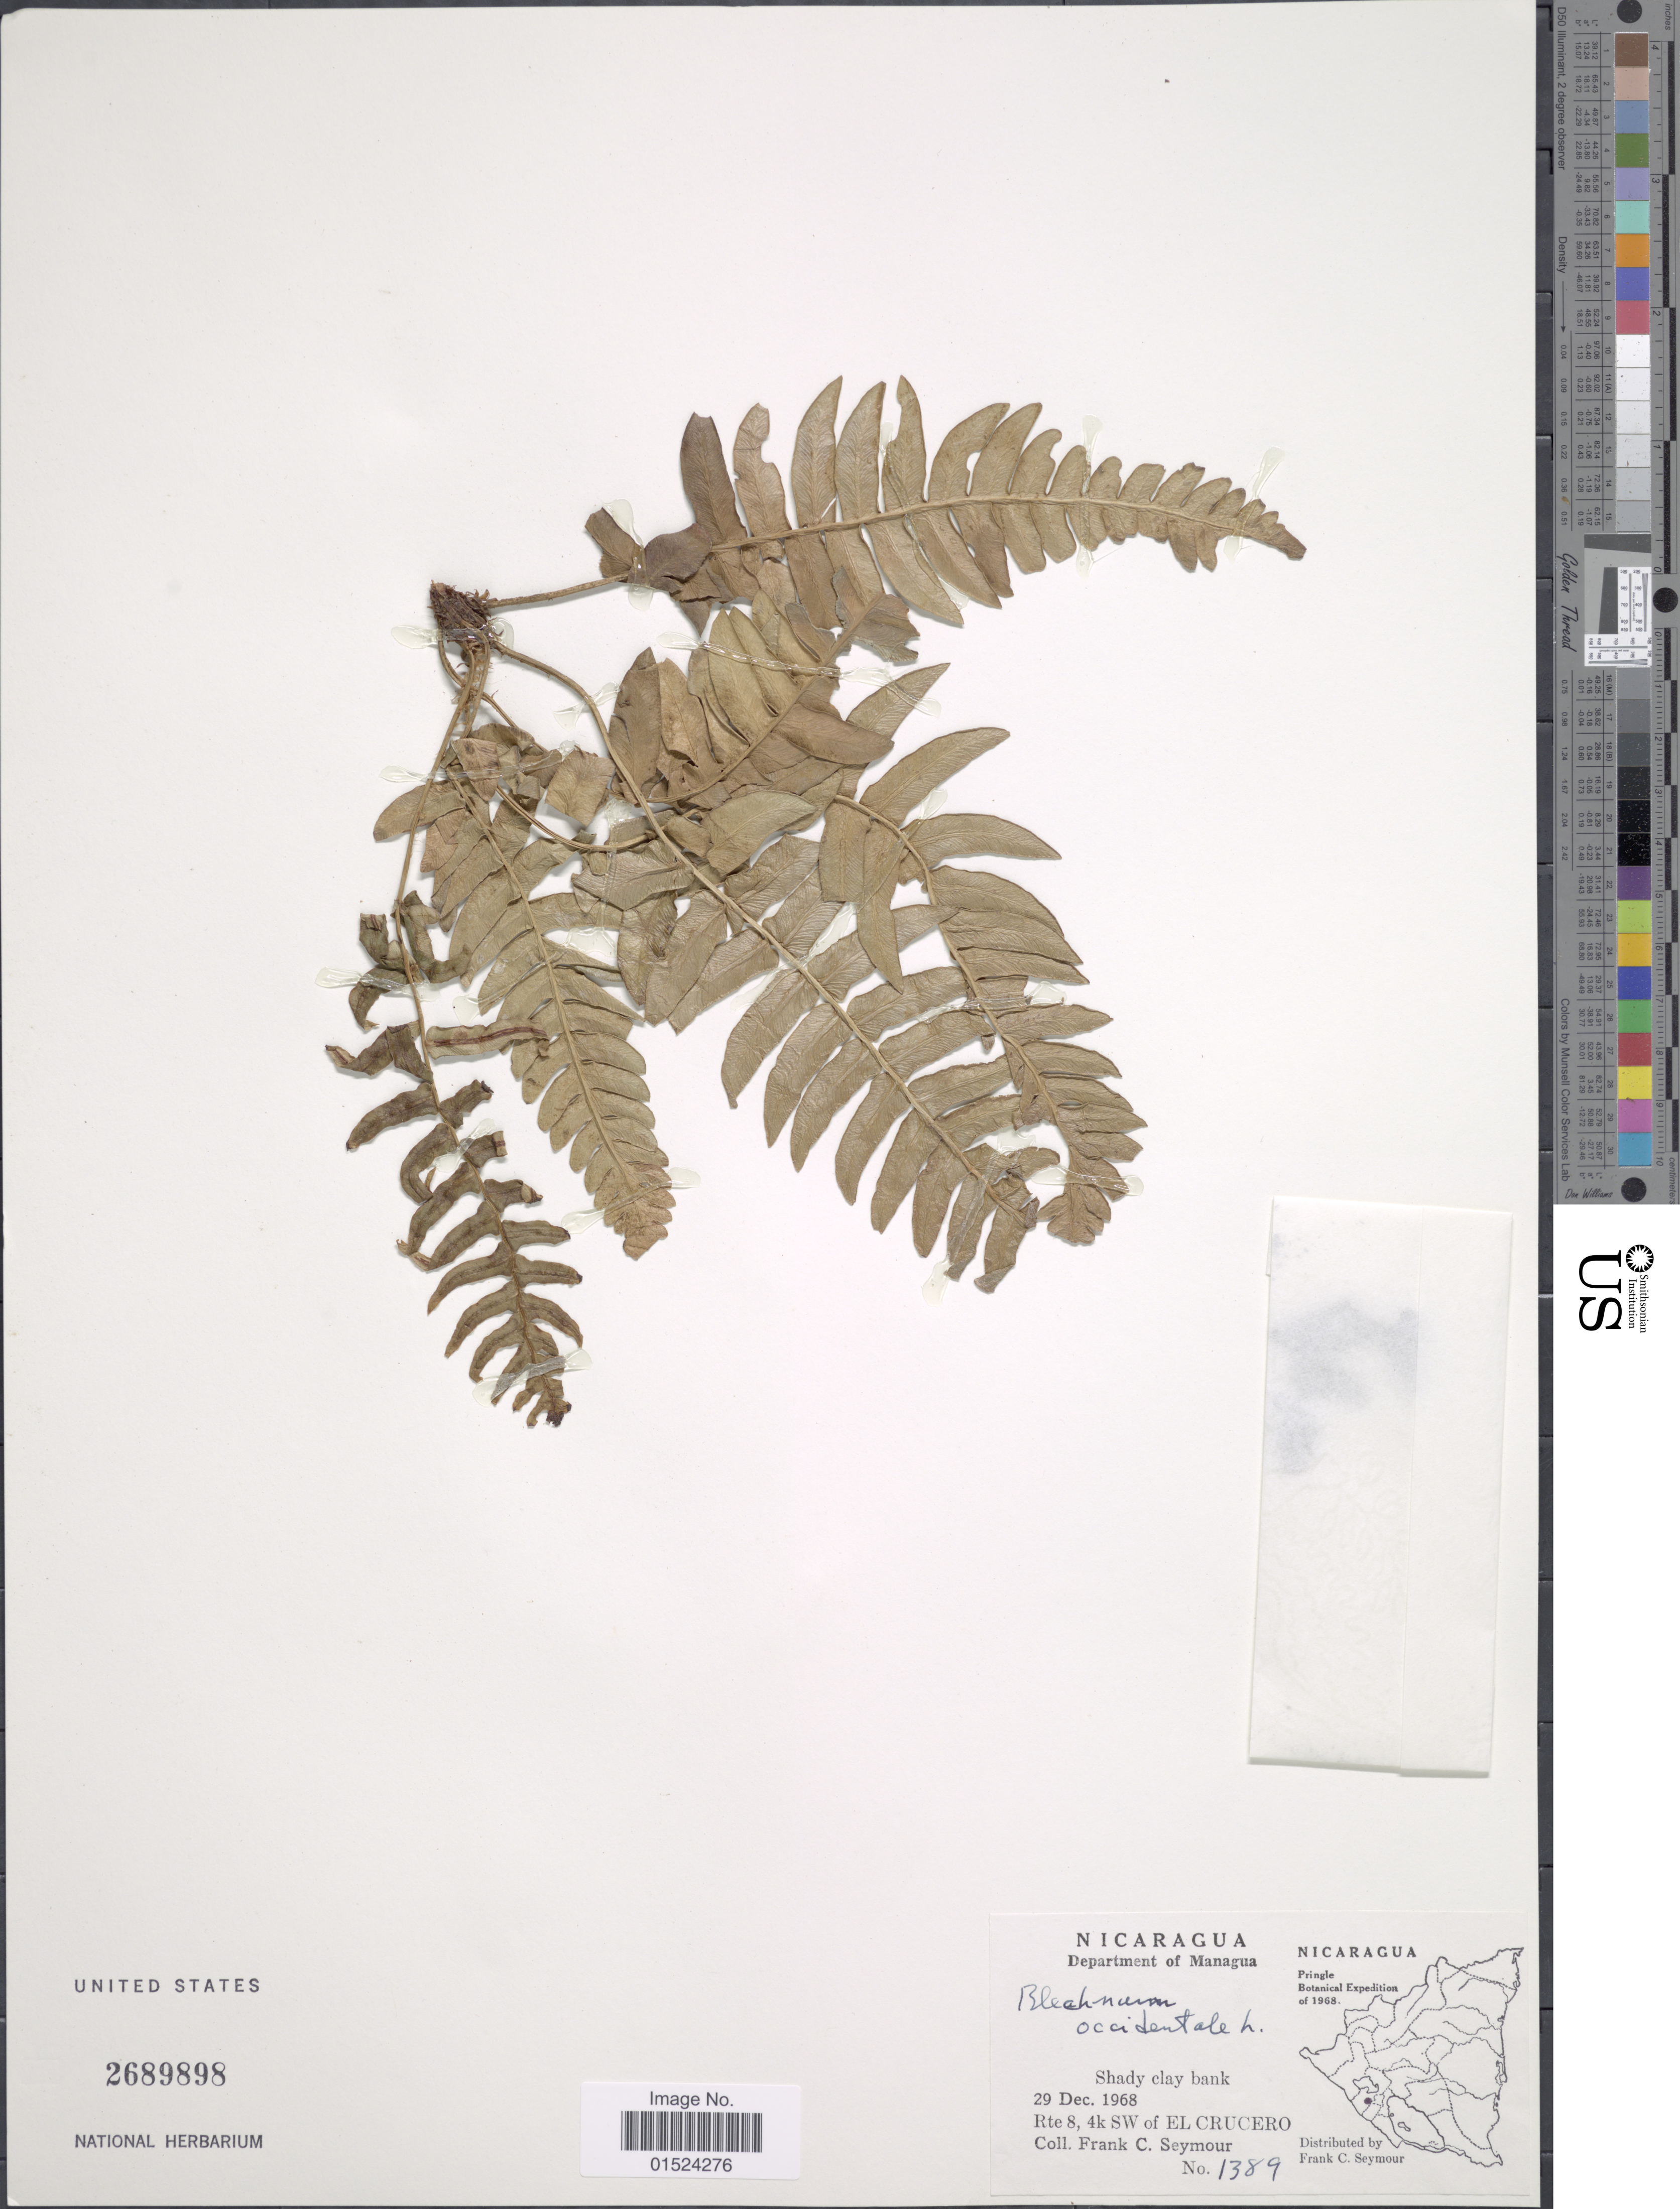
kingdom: Plantae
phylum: Tracheophyta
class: Polypodiopsida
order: Polypodiales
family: Blechnaceae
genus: Blechnum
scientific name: Blechnum occidentale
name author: L.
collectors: F. C. Seymour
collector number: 1389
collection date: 1968-12-29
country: Nicaragua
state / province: Managua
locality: Shady clay bank, Rte 8, 4k SW of El Crucero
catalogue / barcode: US 2689898